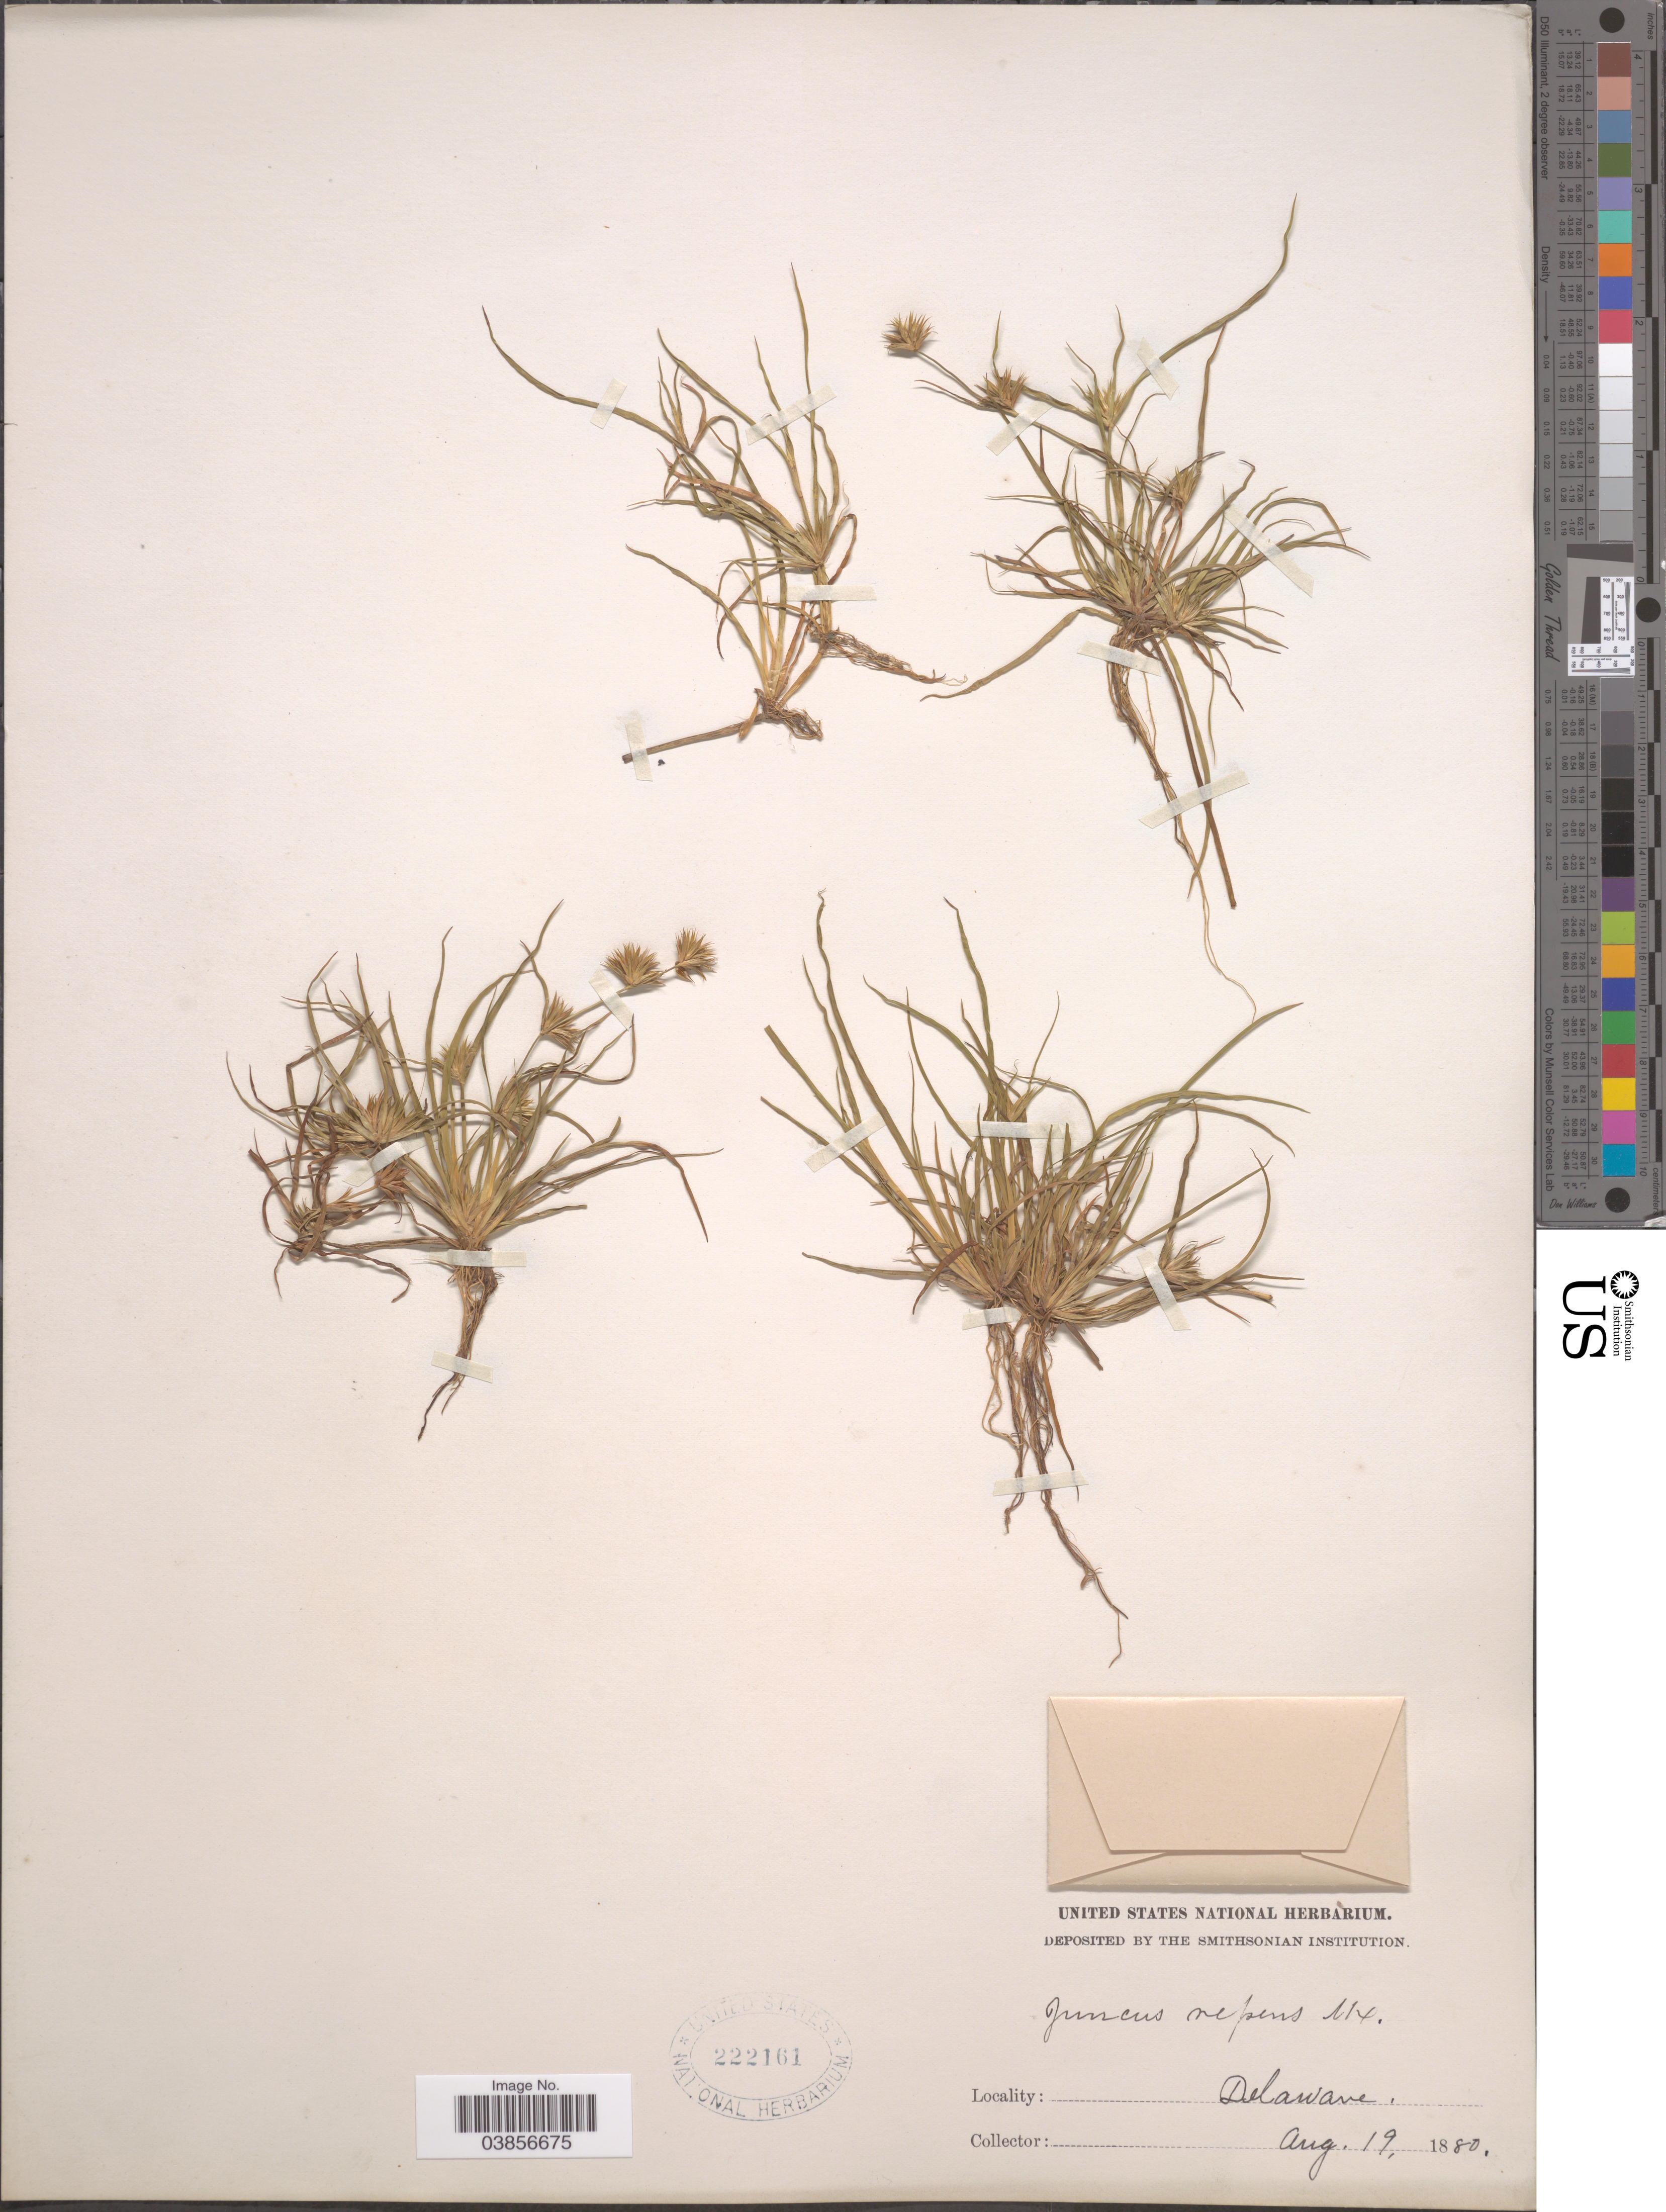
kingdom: Plantae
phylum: Tracheophyta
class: Liliopsida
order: Poales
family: Juncaceae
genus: Juncus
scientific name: Juncus repens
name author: Michx.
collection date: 1880-08-19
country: United States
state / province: Delaware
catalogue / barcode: US 222161